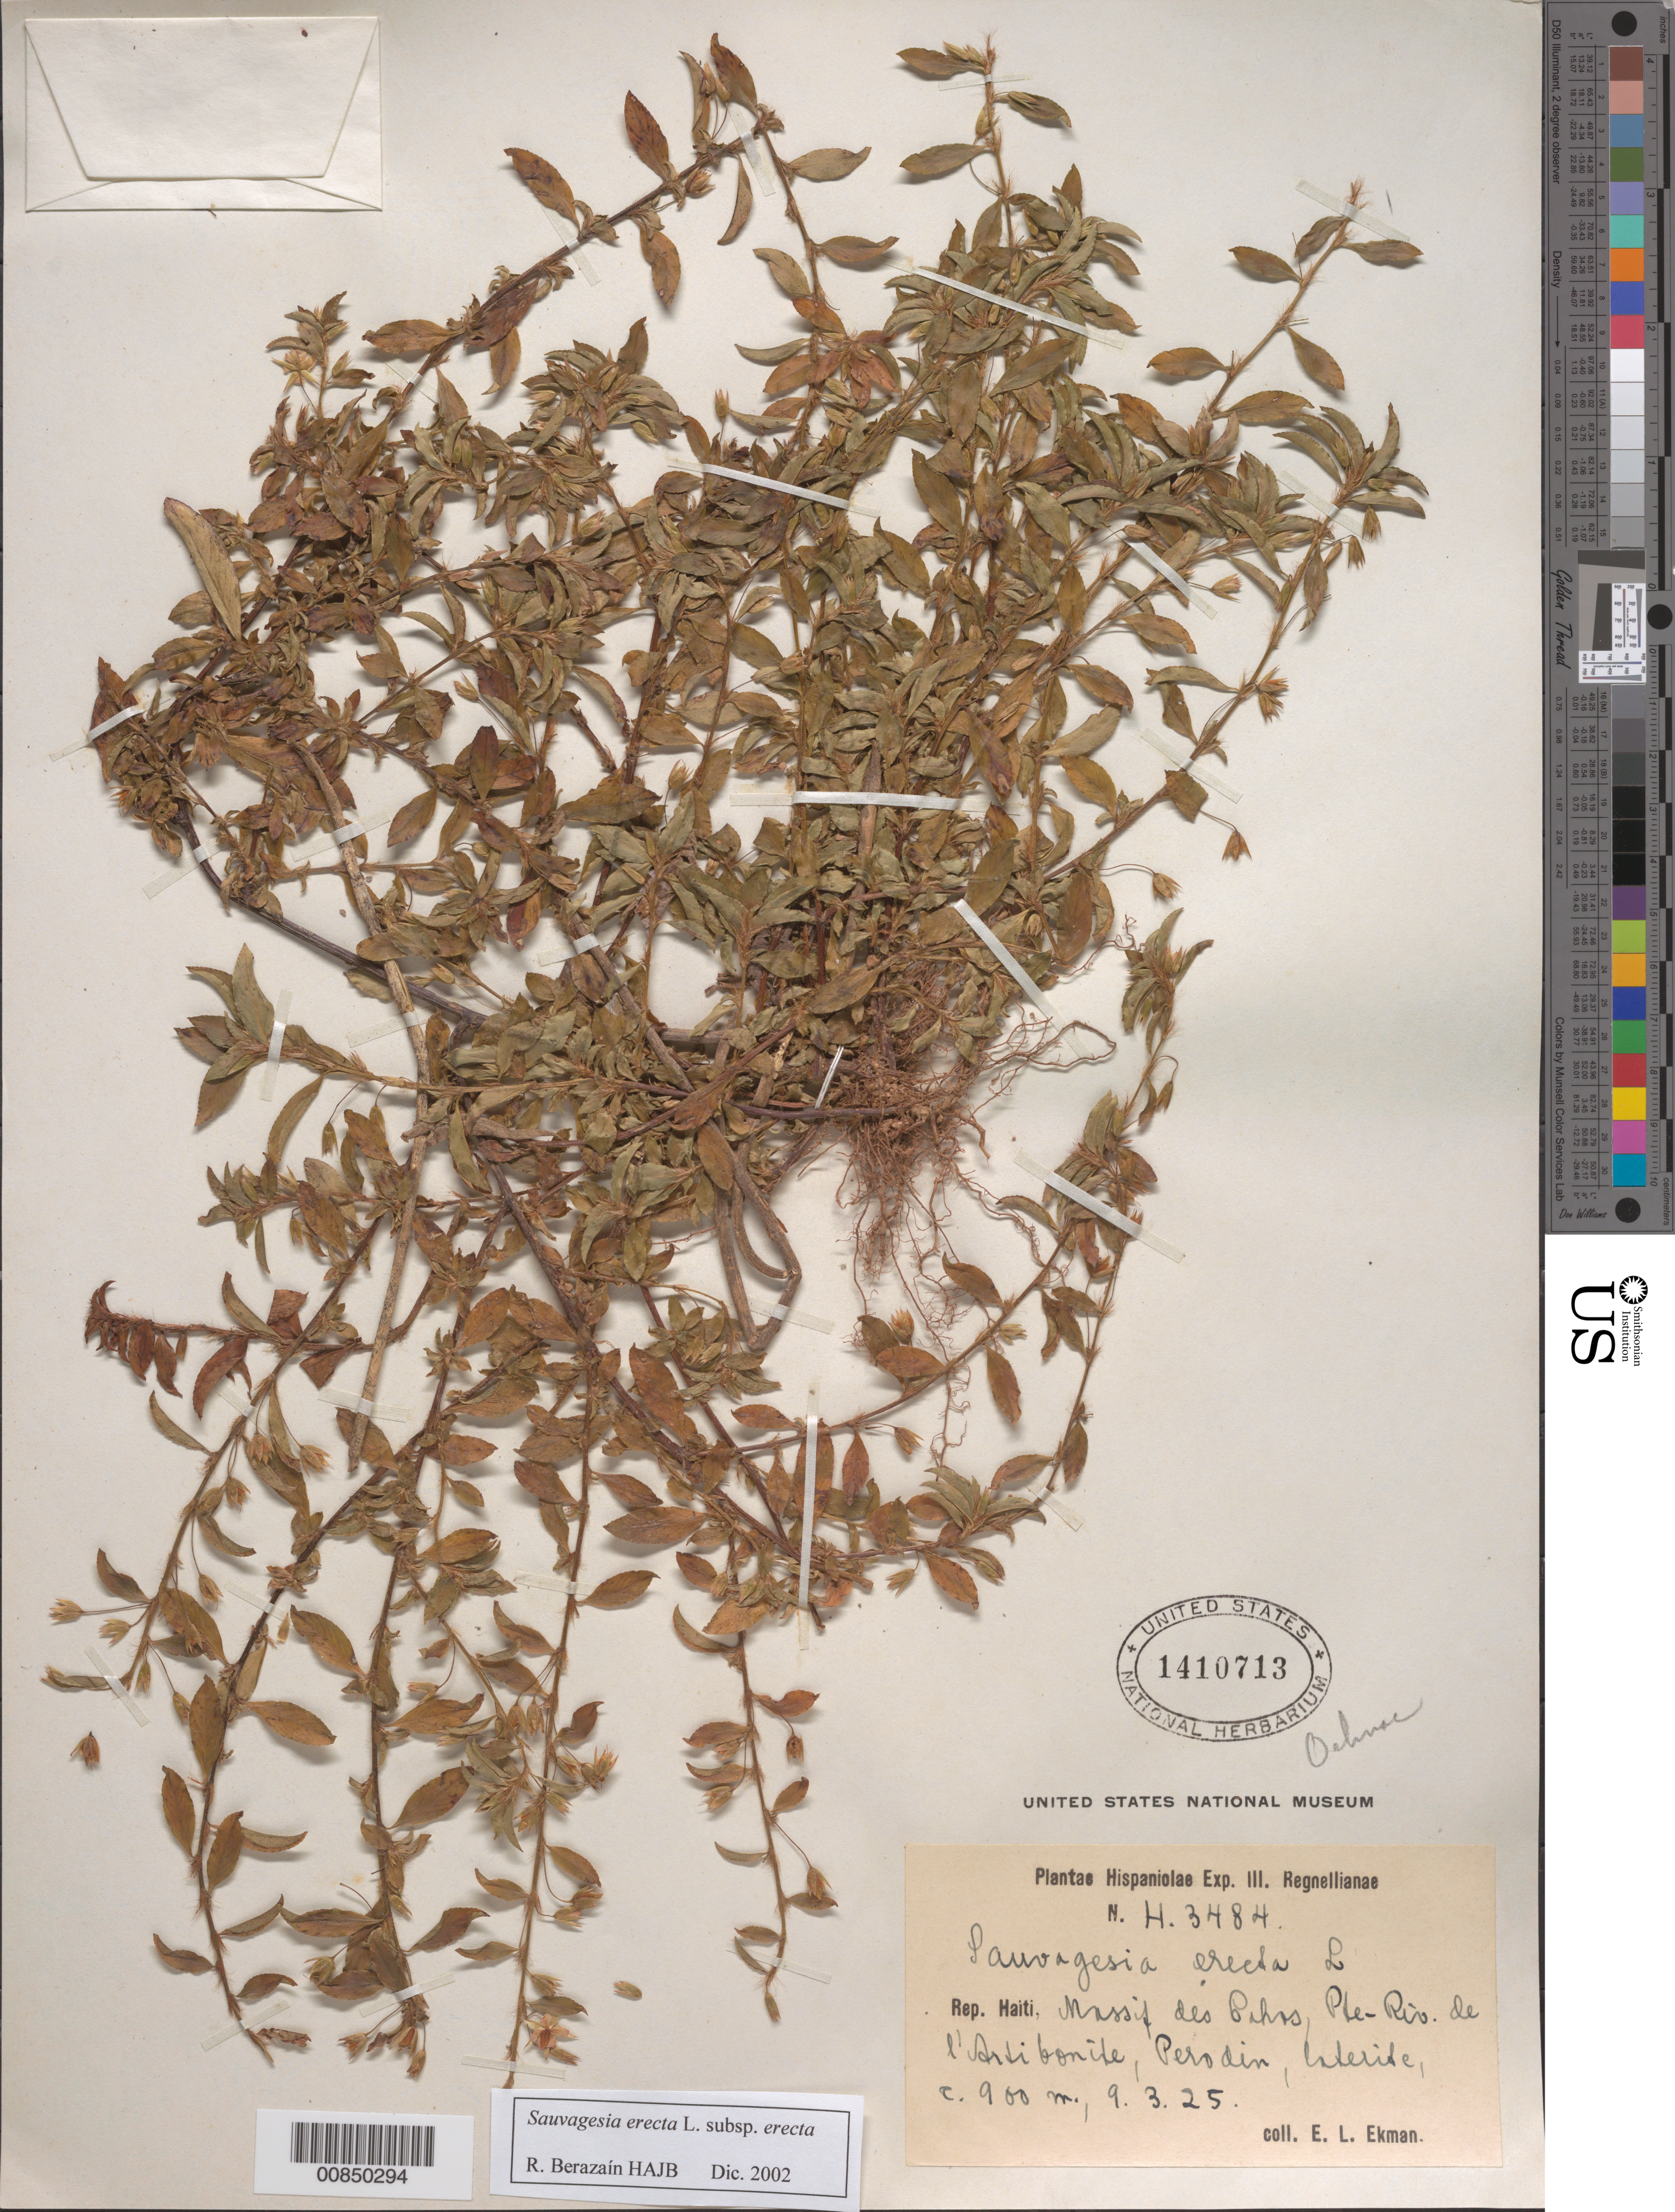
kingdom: Plantae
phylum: Tracheophyta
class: Magnoliopsida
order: Malpighiales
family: Ochnaceae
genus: Sauvagesia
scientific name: Sauvagesia erecta subsp. erecta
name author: L.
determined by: Berazaín, R.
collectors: E. L. Ekman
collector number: H 3484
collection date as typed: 09 Mar 1925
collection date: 1925-03-09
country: Haiti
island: Hispaniola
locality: Massif des Cahos, Pte-Riv. De l'Artibonite, Perodin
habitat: Laterite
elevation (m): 900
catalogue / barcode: US 1410713